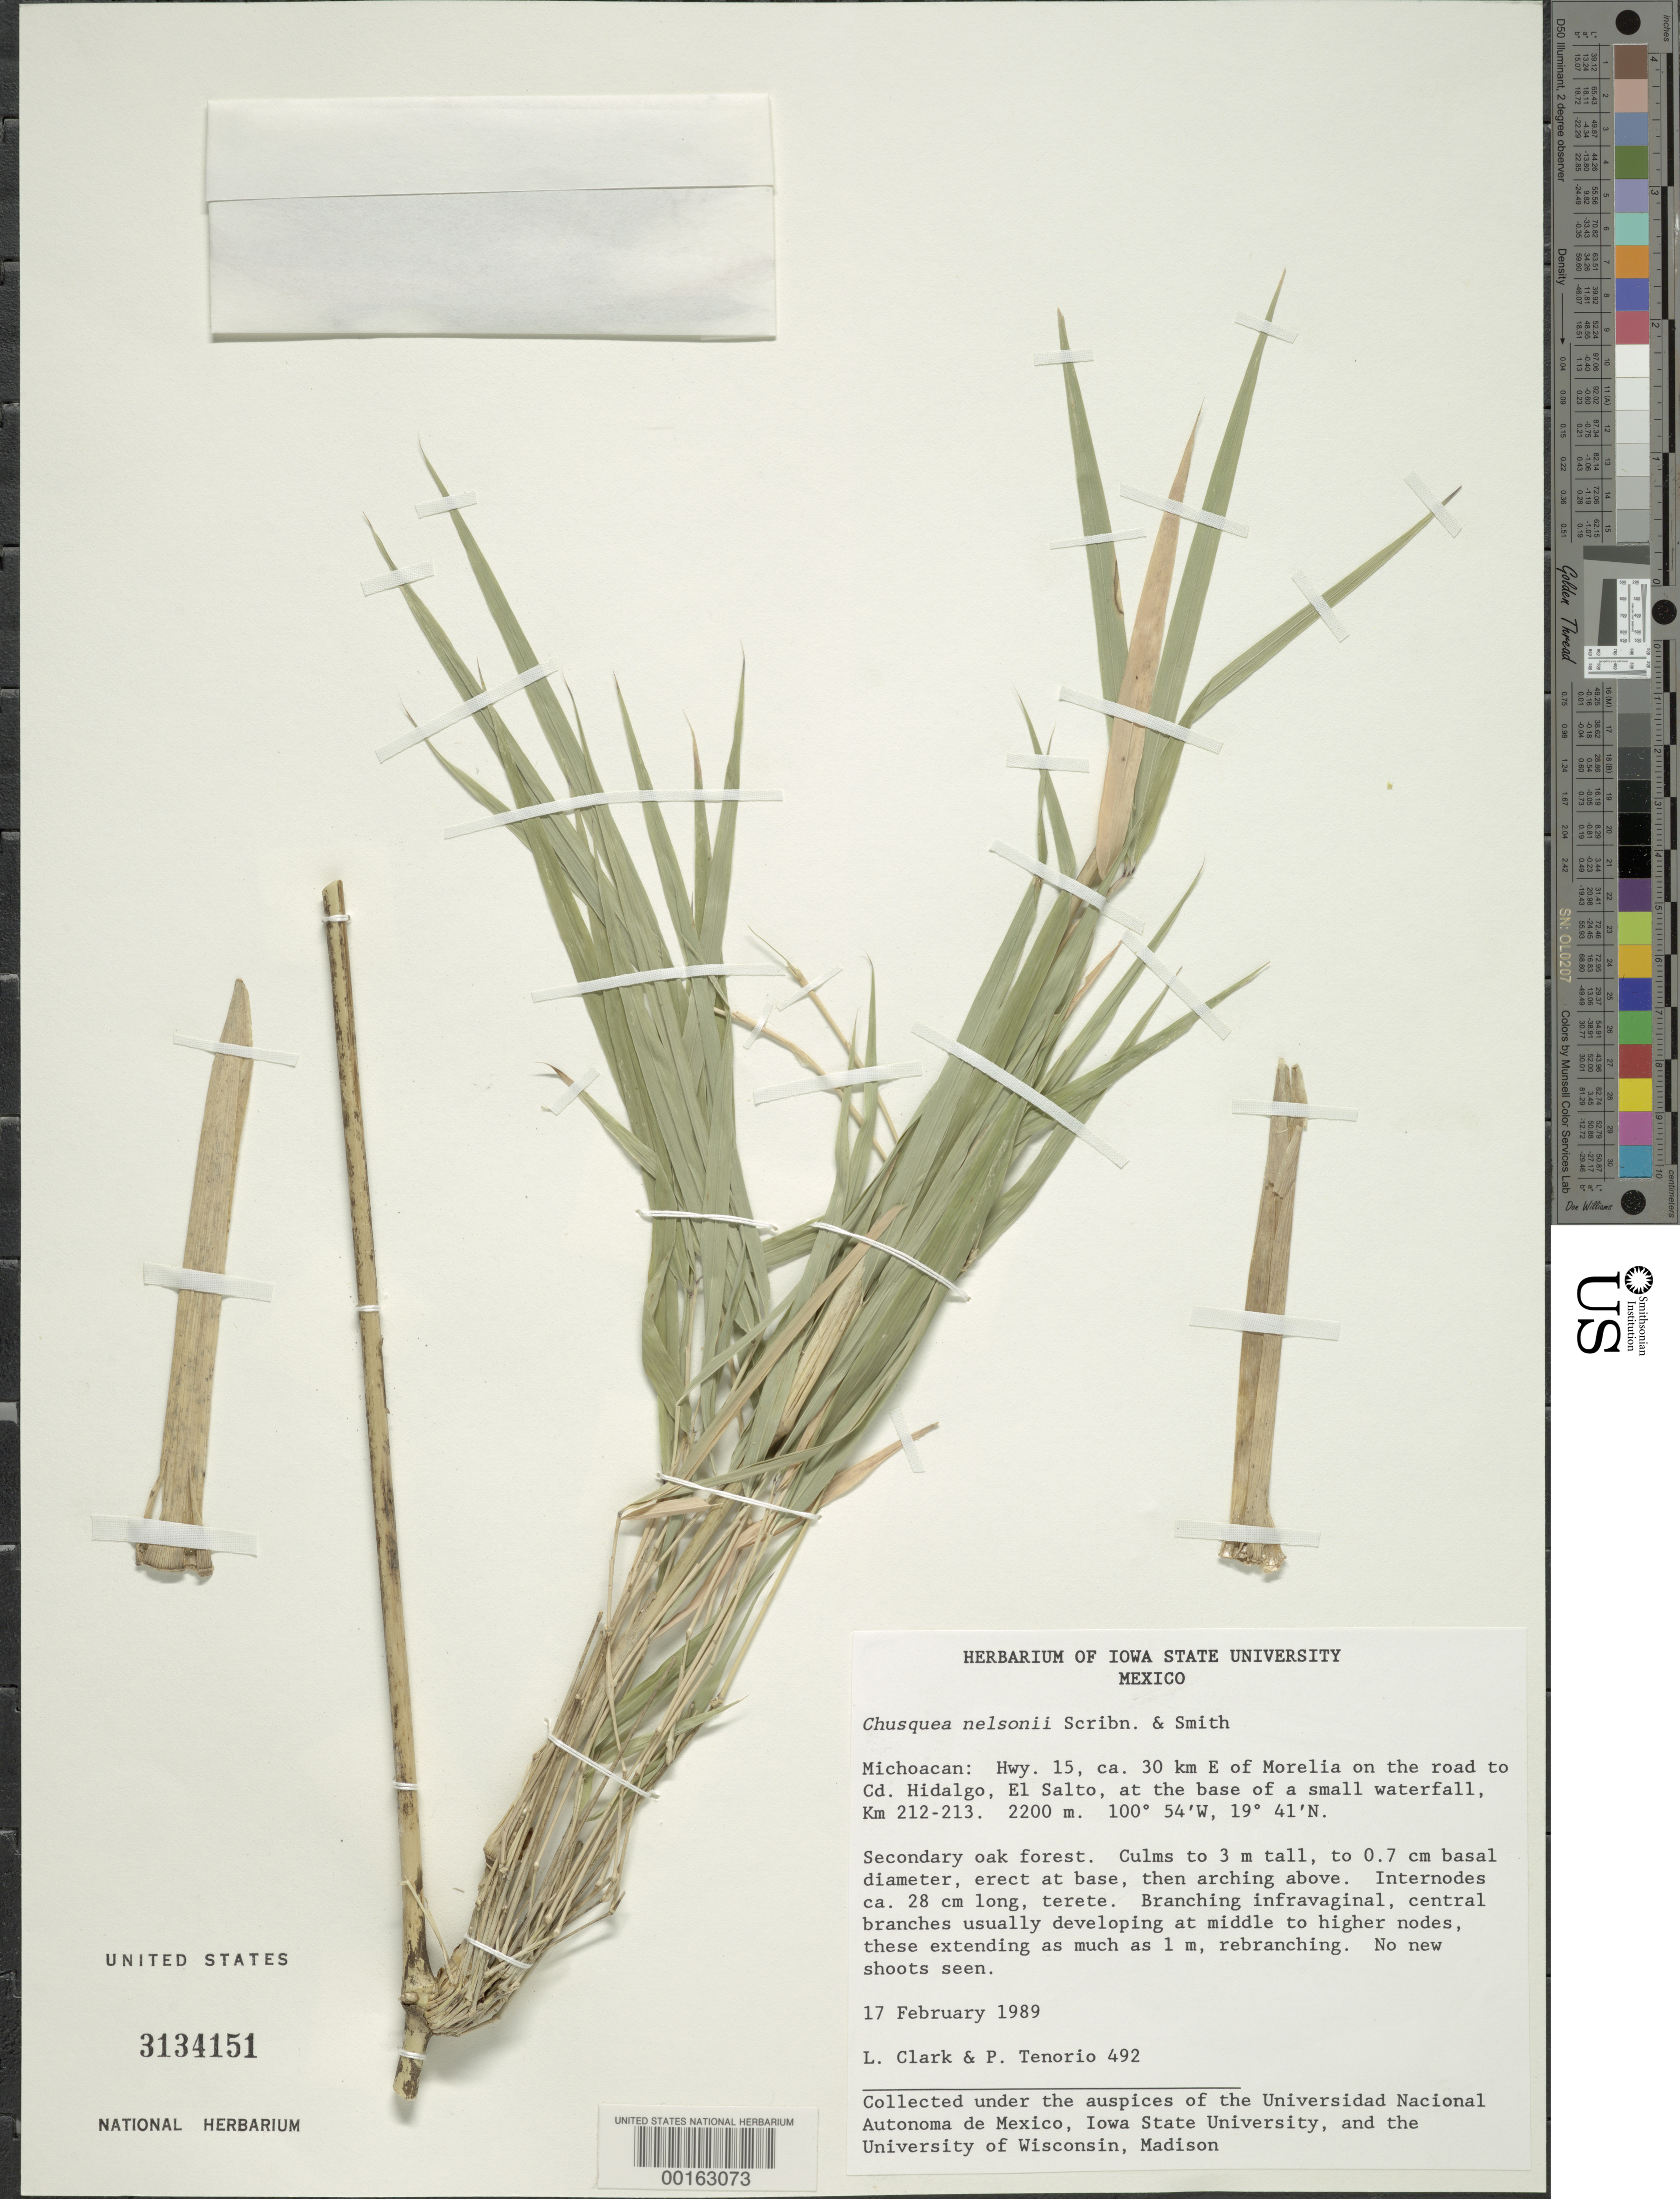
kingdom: Plantae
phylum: Tracheophyta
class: Liliopsida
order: Poales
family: Poaceae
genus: Chusquea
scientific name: Chusquea nelsonii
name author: Scribn. & J.G. Sm.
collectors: L. G. Clark & P. Tenorio L.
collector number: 492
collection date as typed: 17 Feb 1989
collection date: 1989-02-17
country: Mexico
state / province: Michoacán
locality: Hwy. 15, 30 km E of a small waterfall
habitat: Secondary oak forest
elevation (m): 2200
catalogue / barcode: US 3134151